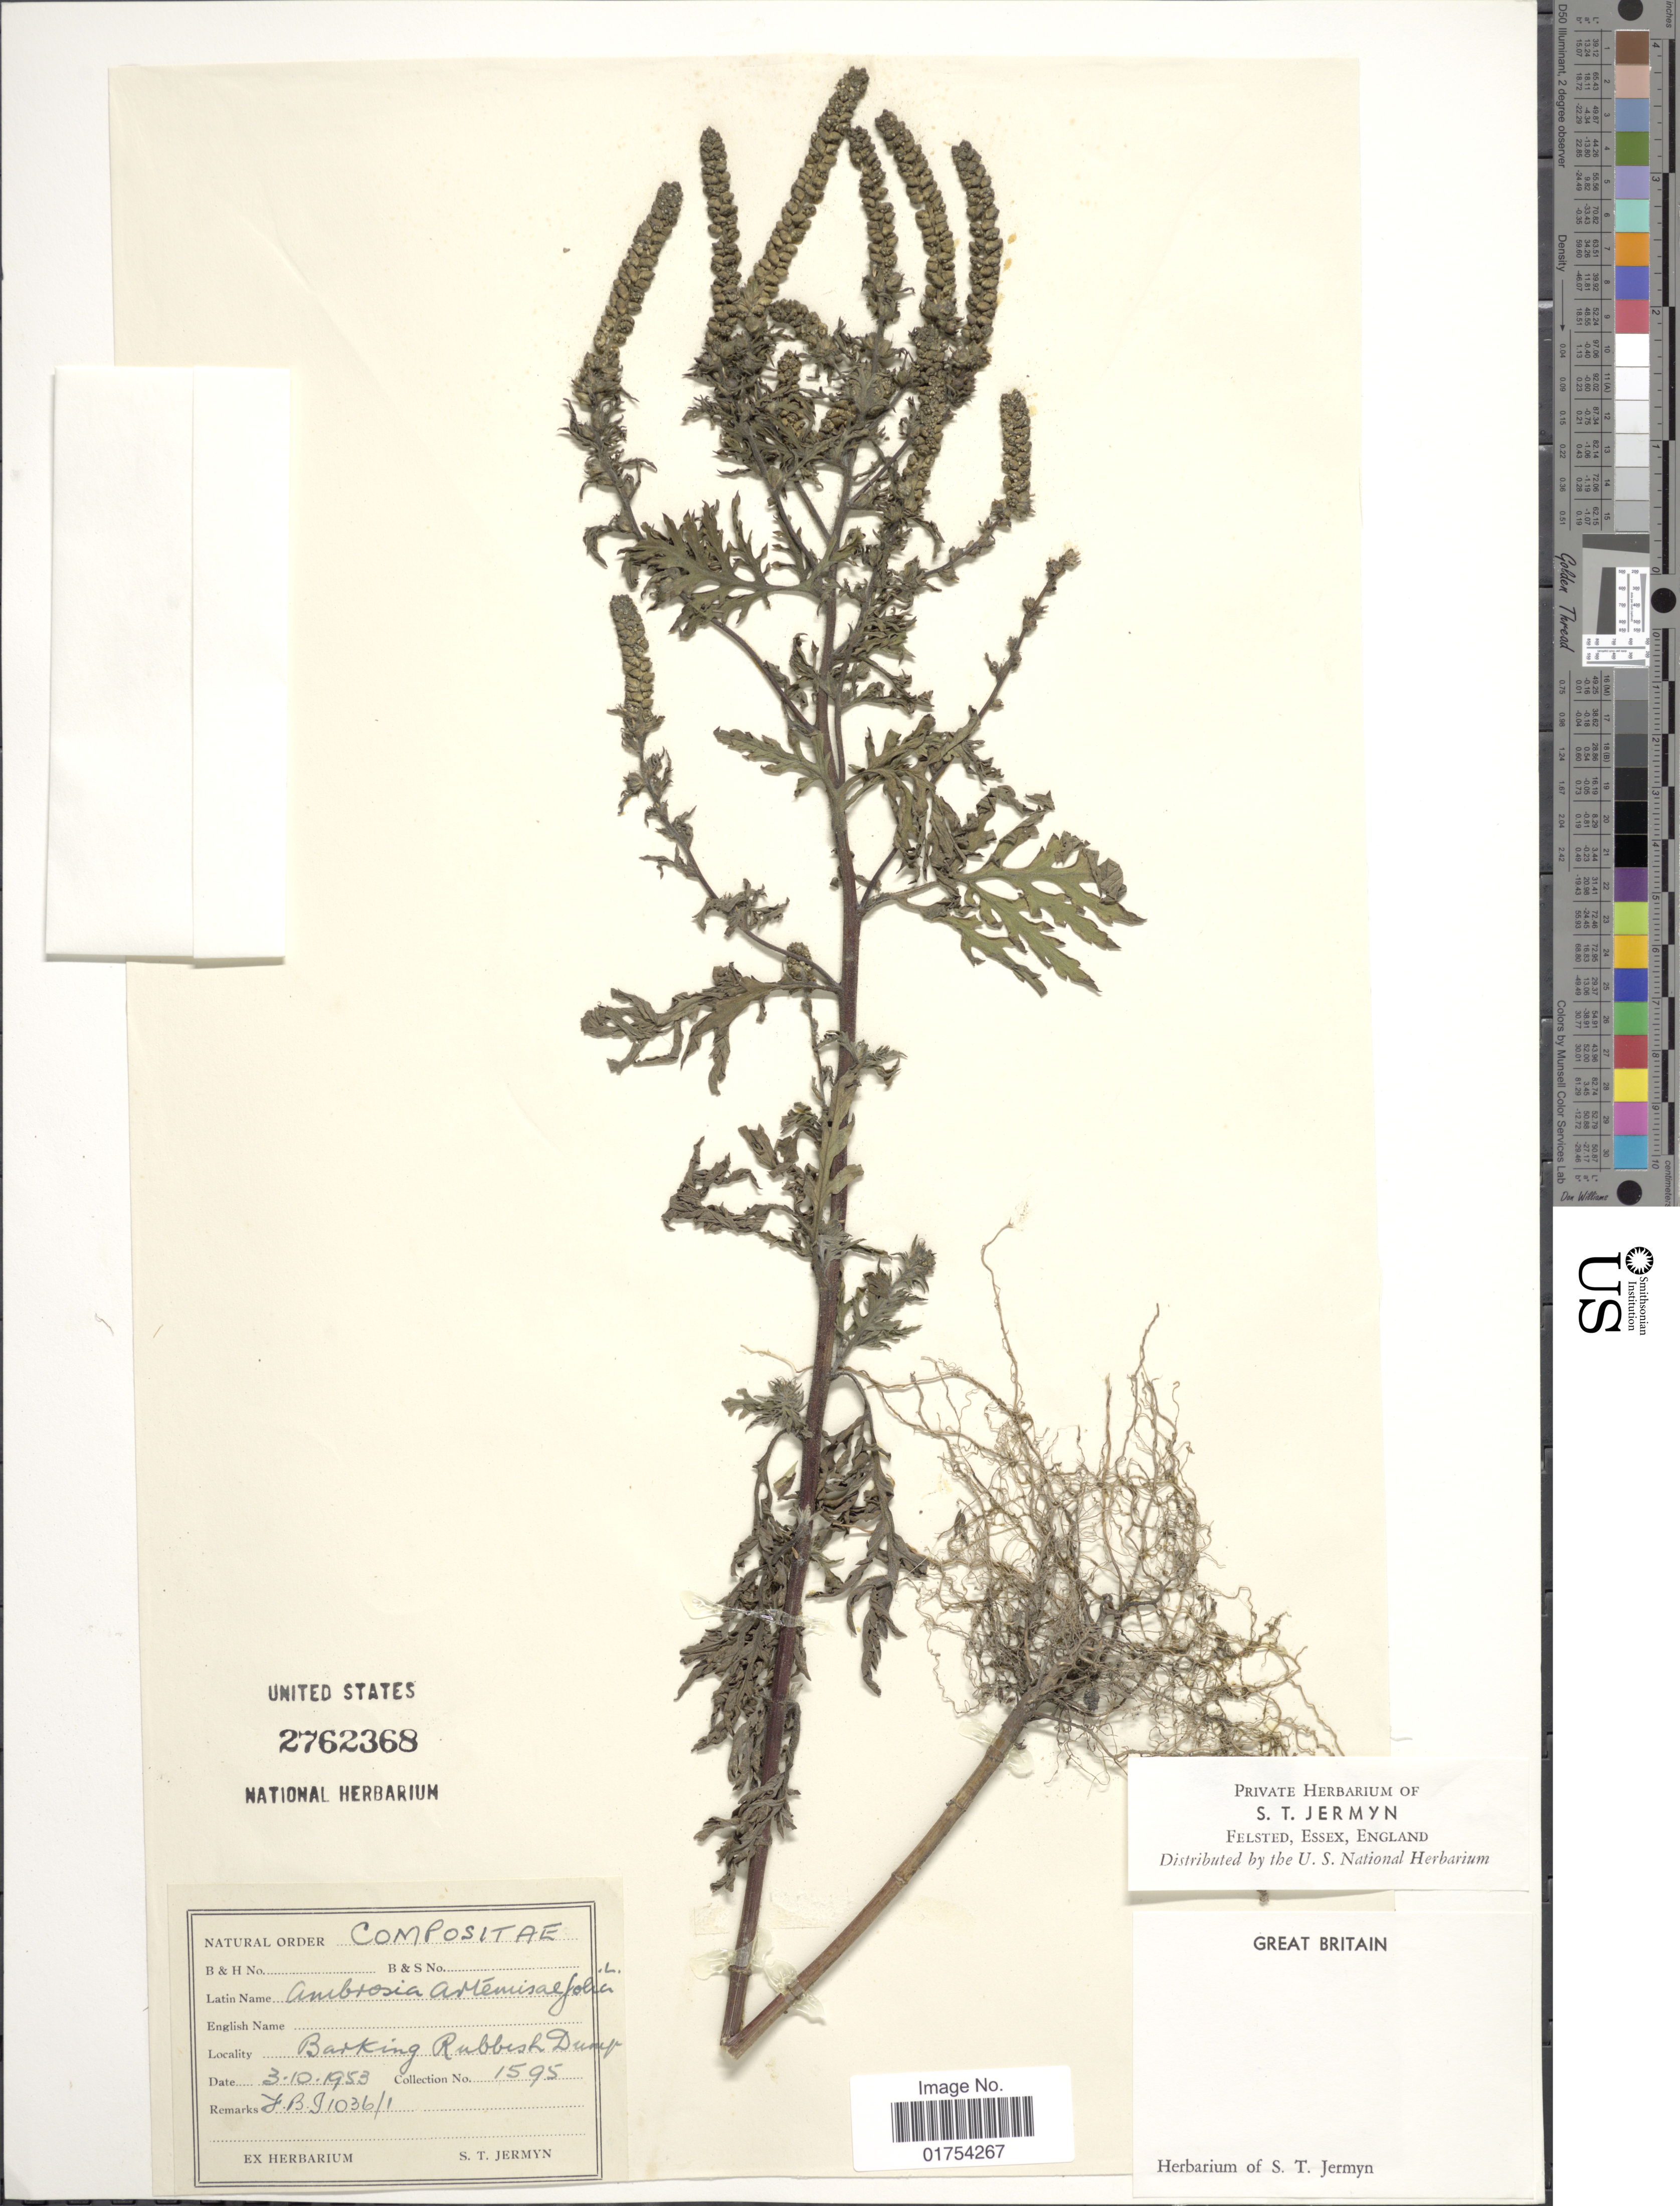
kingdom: Plantae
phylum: Tracheophyta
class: Magnoliopsida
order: Asterales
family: Asteraceae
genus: Ambrosia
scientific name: Ambrosia artemisiifolia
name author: L.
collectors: ex herb. S. T. Jermyn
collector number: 1595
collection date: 1953-10-03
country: United Kingdom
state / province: England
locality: Great Britain, Barking Rubbish Dump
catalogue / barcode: US 2762368